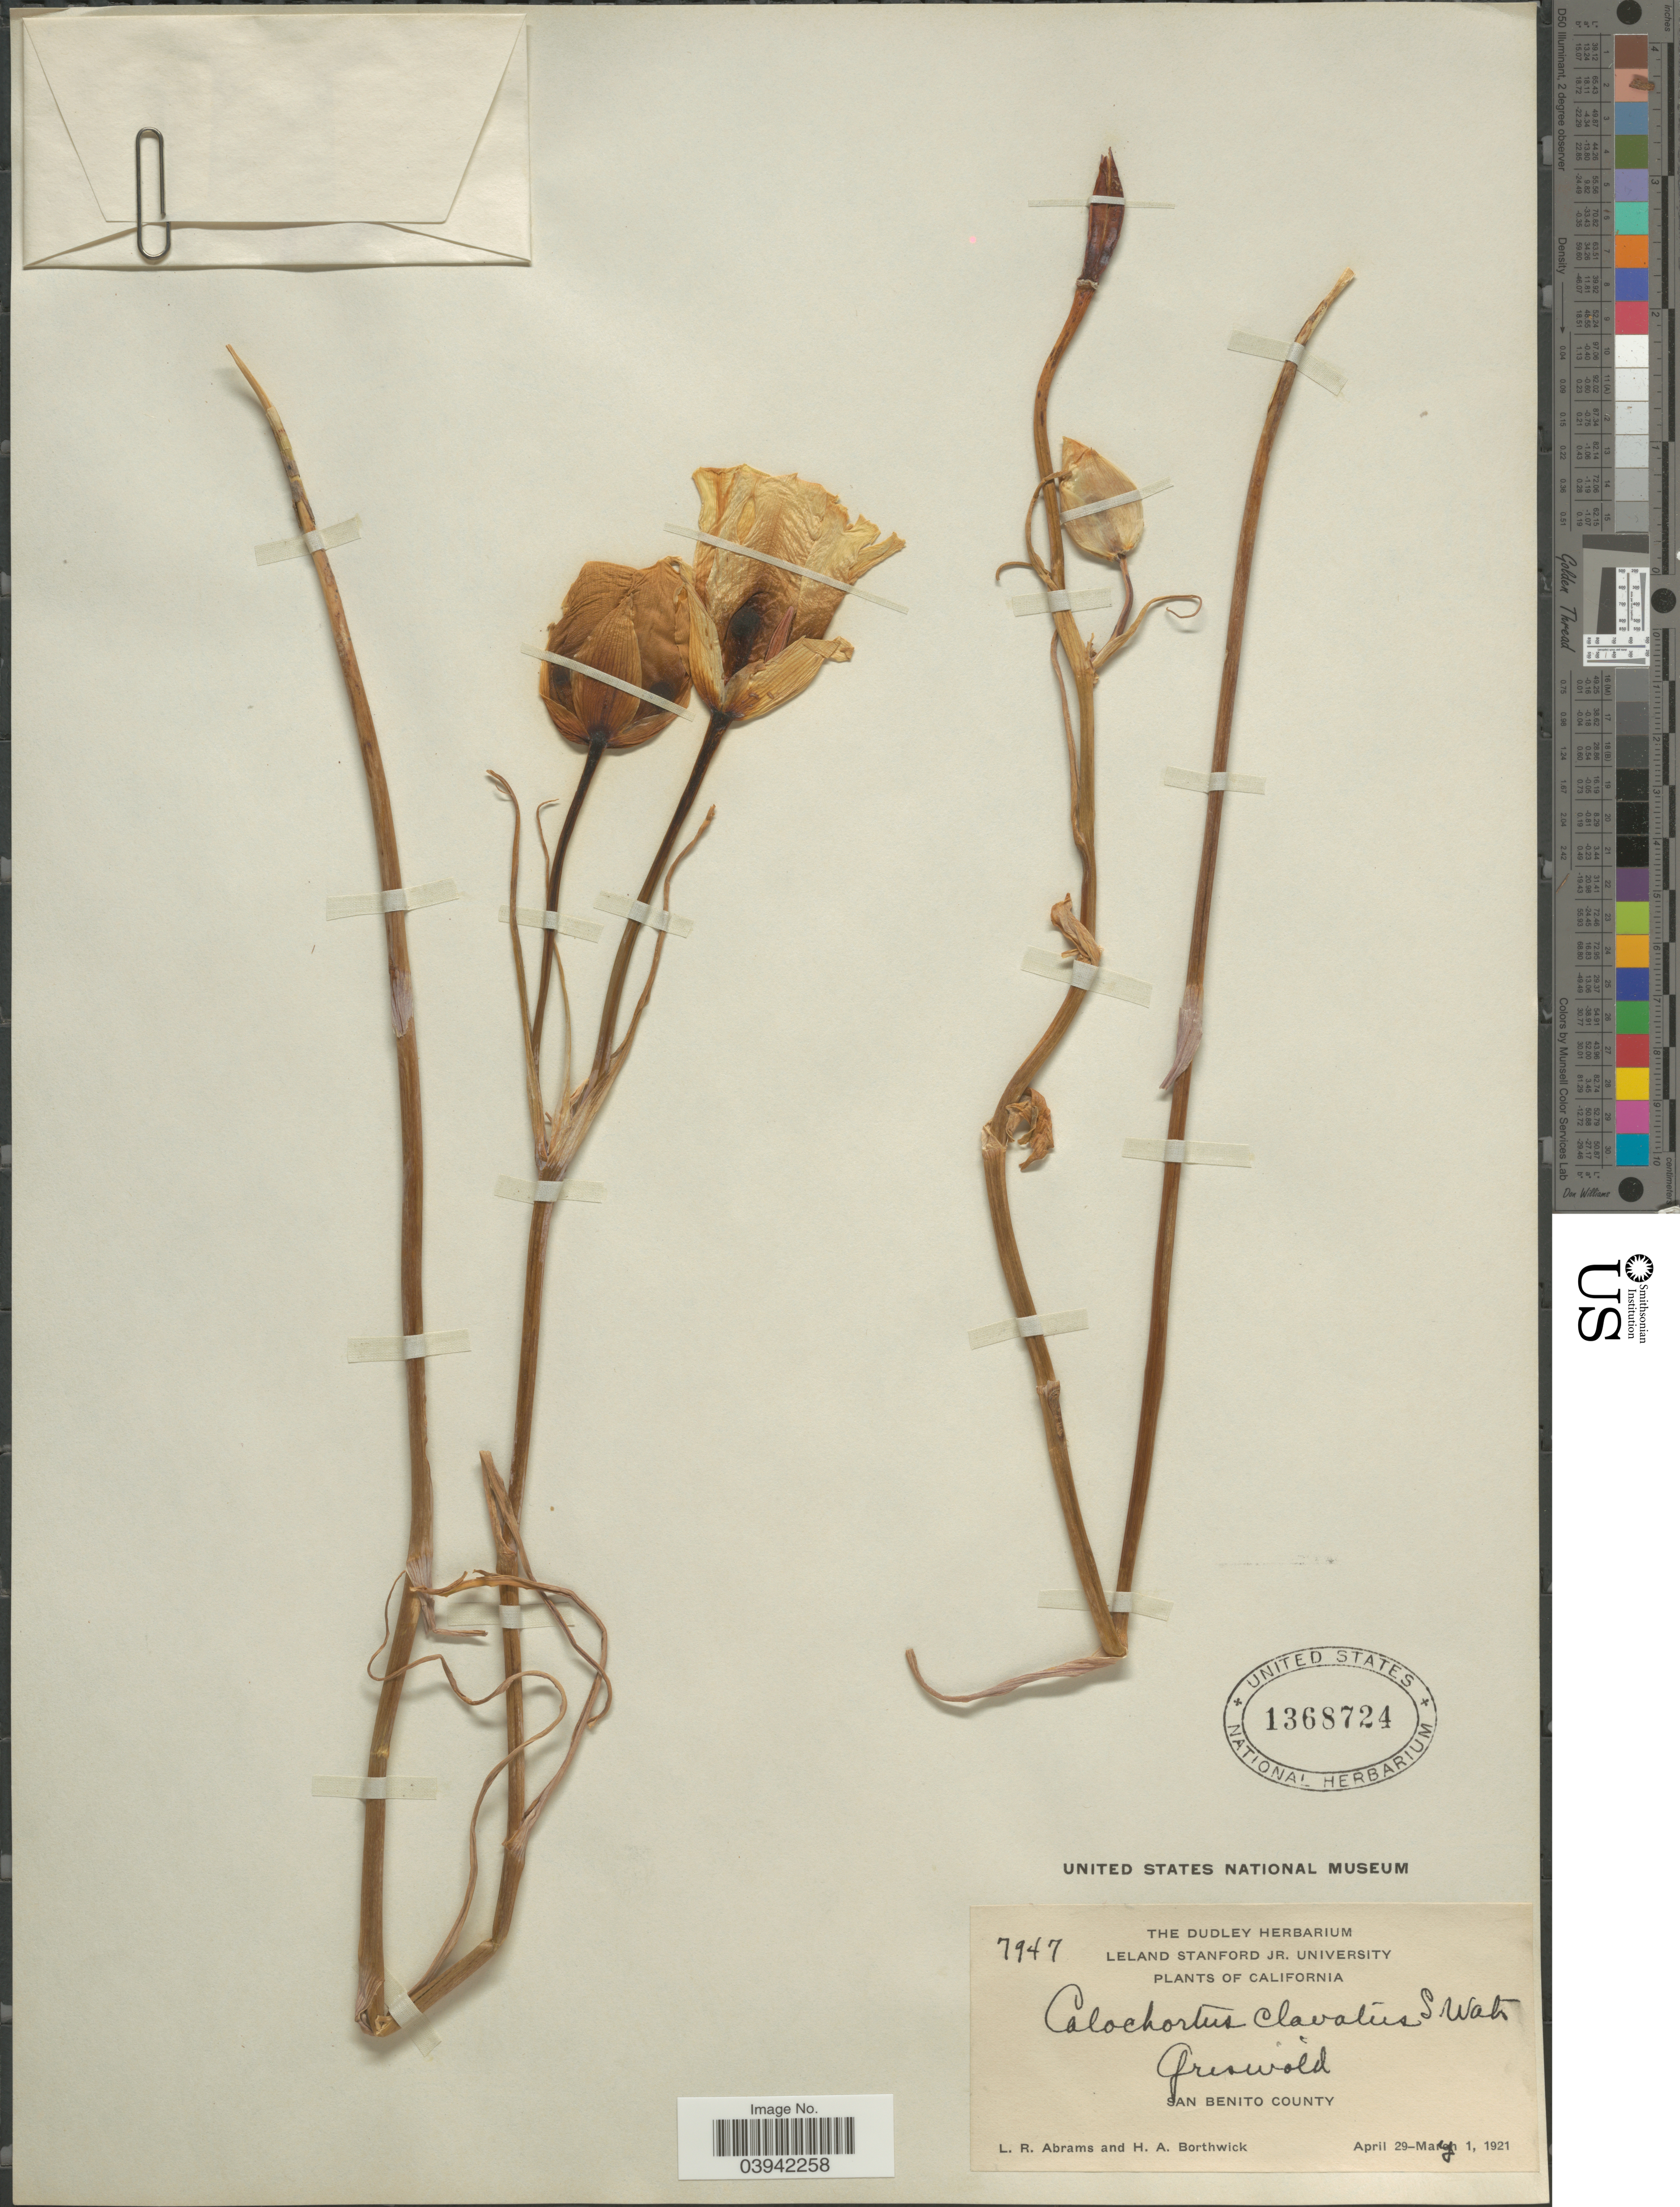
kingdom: Plantae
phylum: Tracheophyta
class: Liliopsida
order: Liliales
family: Liliaceae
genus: Calochortus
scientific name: Calochortus clavatus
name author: S. Watson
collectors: L. Abrams & H. Borthwick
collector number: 7947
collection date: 1921-04-29/1921-05-01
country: United States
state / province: California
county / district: San Benito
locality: Griswald. San Benito County.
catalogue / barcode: US 1368724